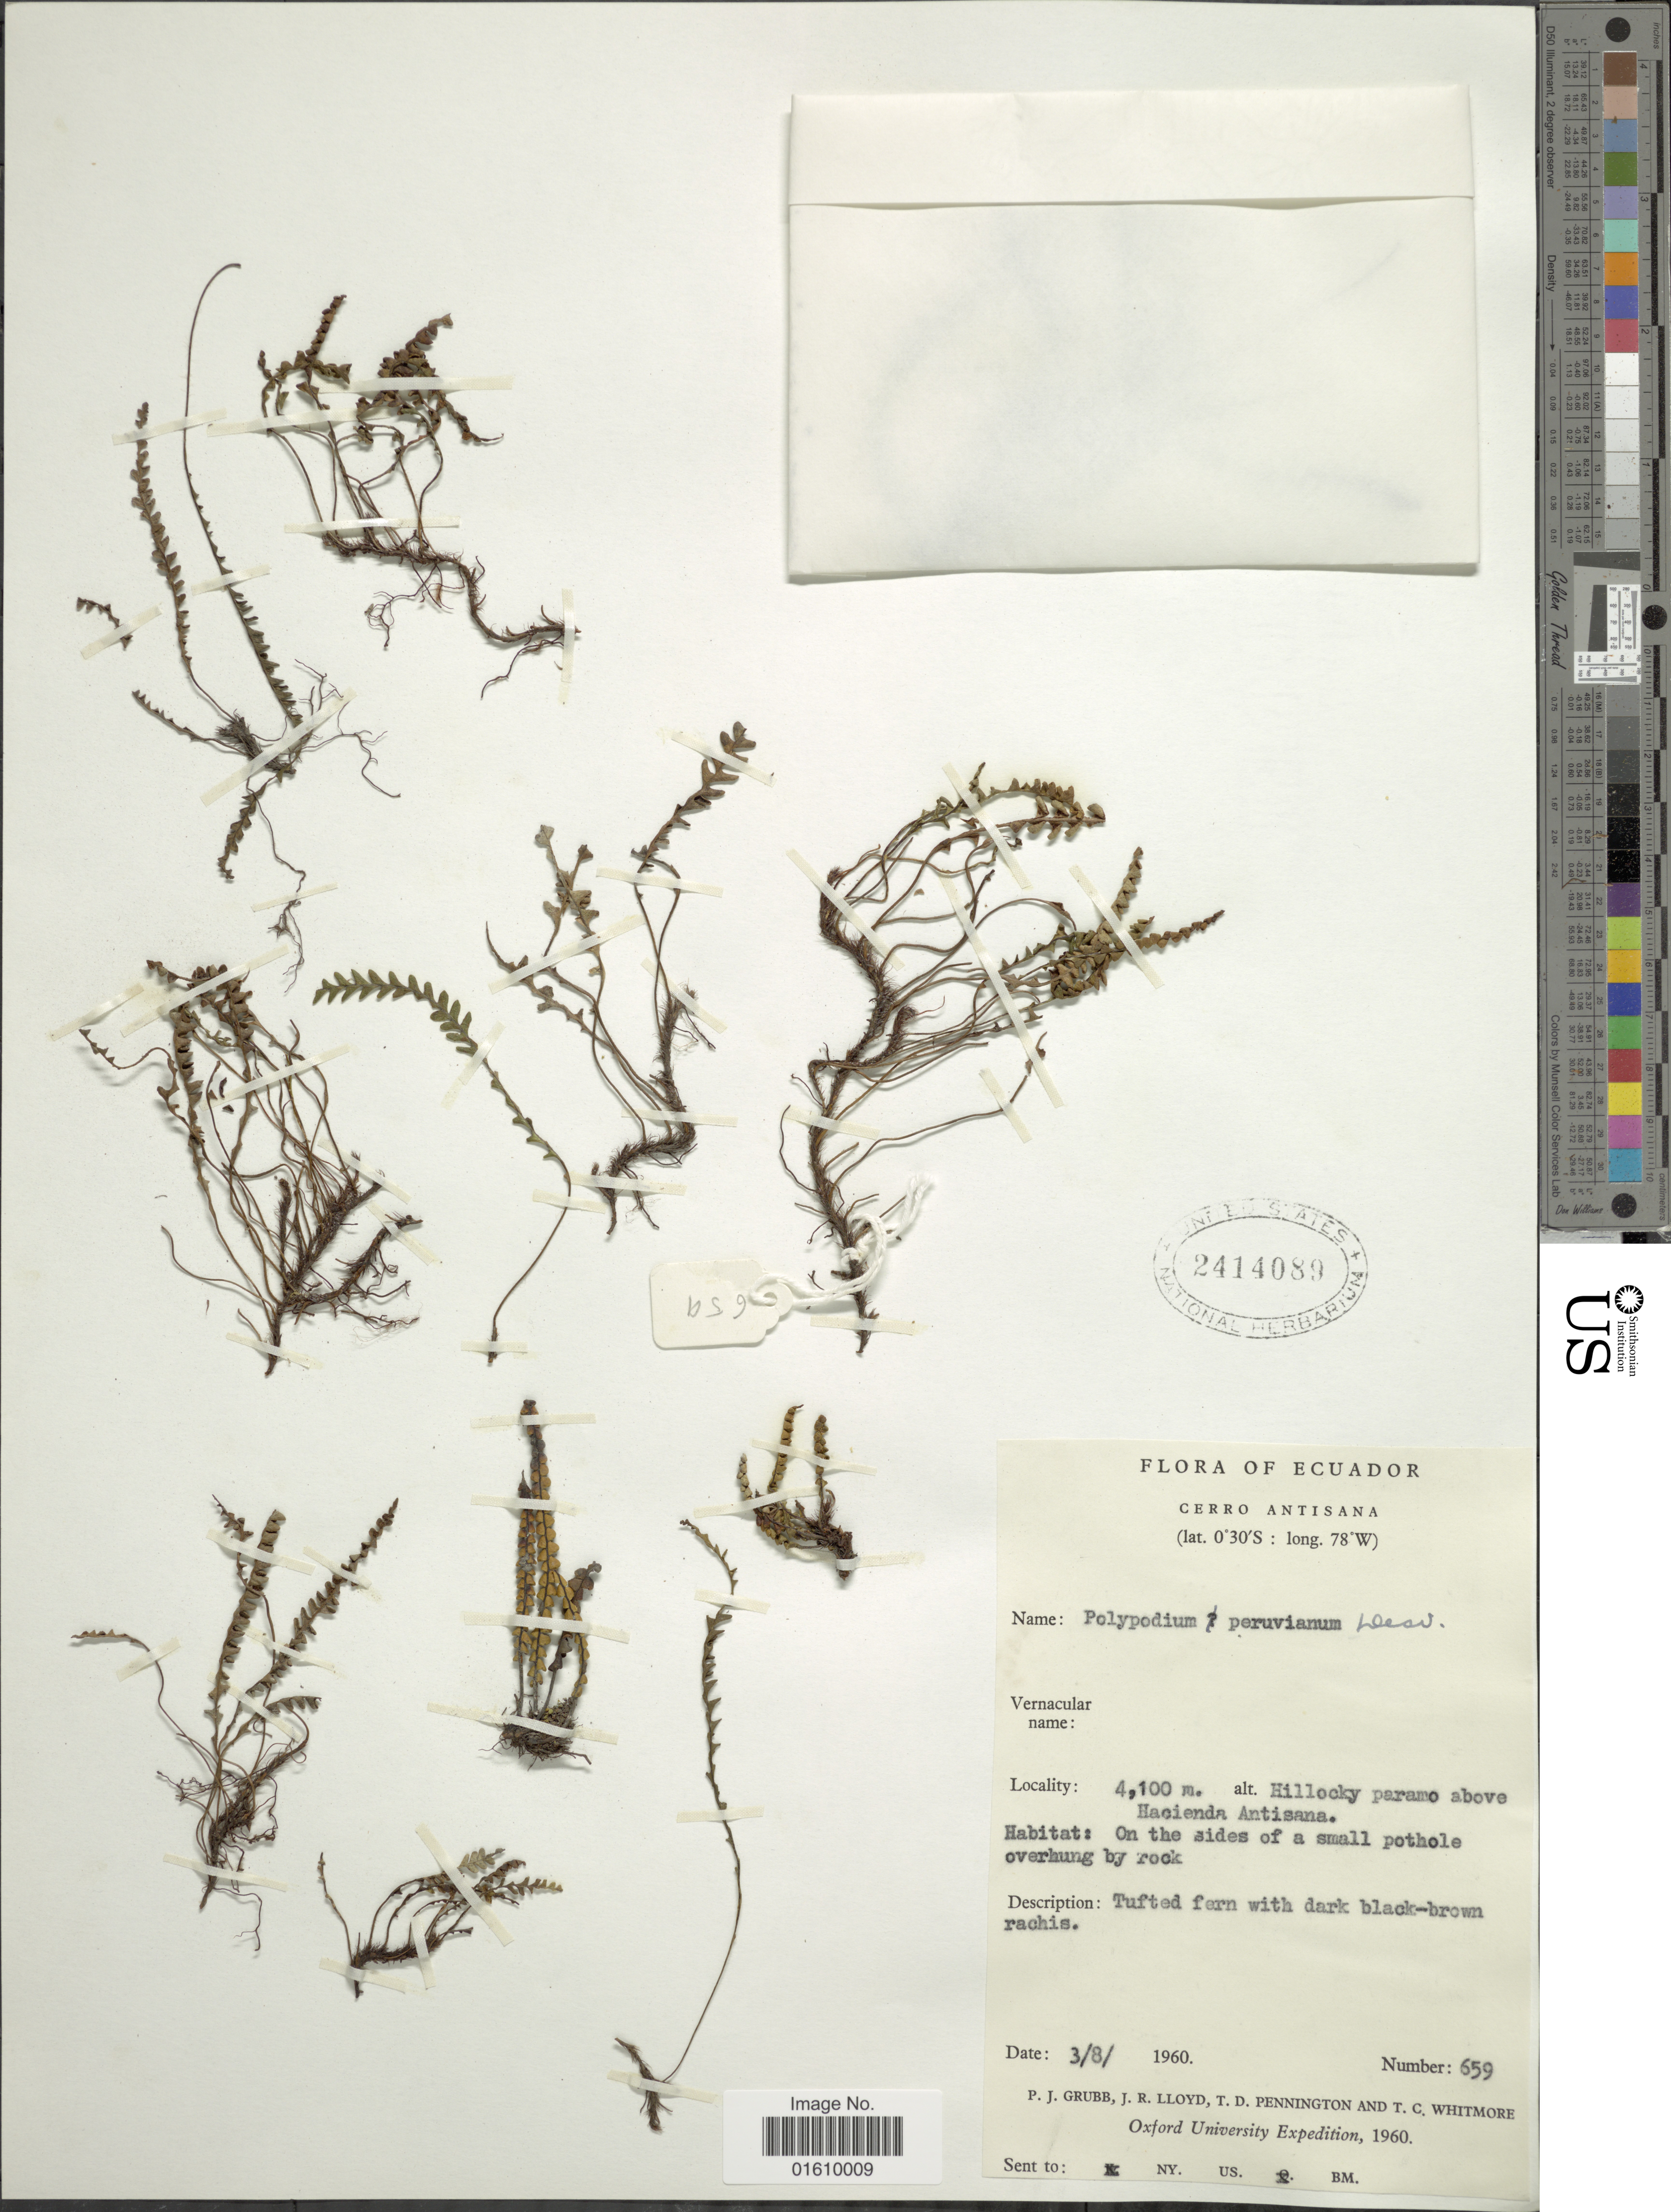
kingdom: Plantae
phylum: Tracheophyta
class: Polypodiopsida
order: Polypodiales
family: Polypodiaceae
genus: Melpomene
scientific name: Melpomene peruviana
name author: (Desv.) A.R. Sm. & R.C. Moran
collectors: P. J. Grubb, J. R. Lloyd, T. D. Pennington & T. C. Whitmore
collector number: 659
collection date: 1960-08-03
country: Ecuador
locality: Cerro Antisana, Hillocky paramo above Hacienda Antisana.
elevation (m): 4100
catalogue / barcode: US 2418089